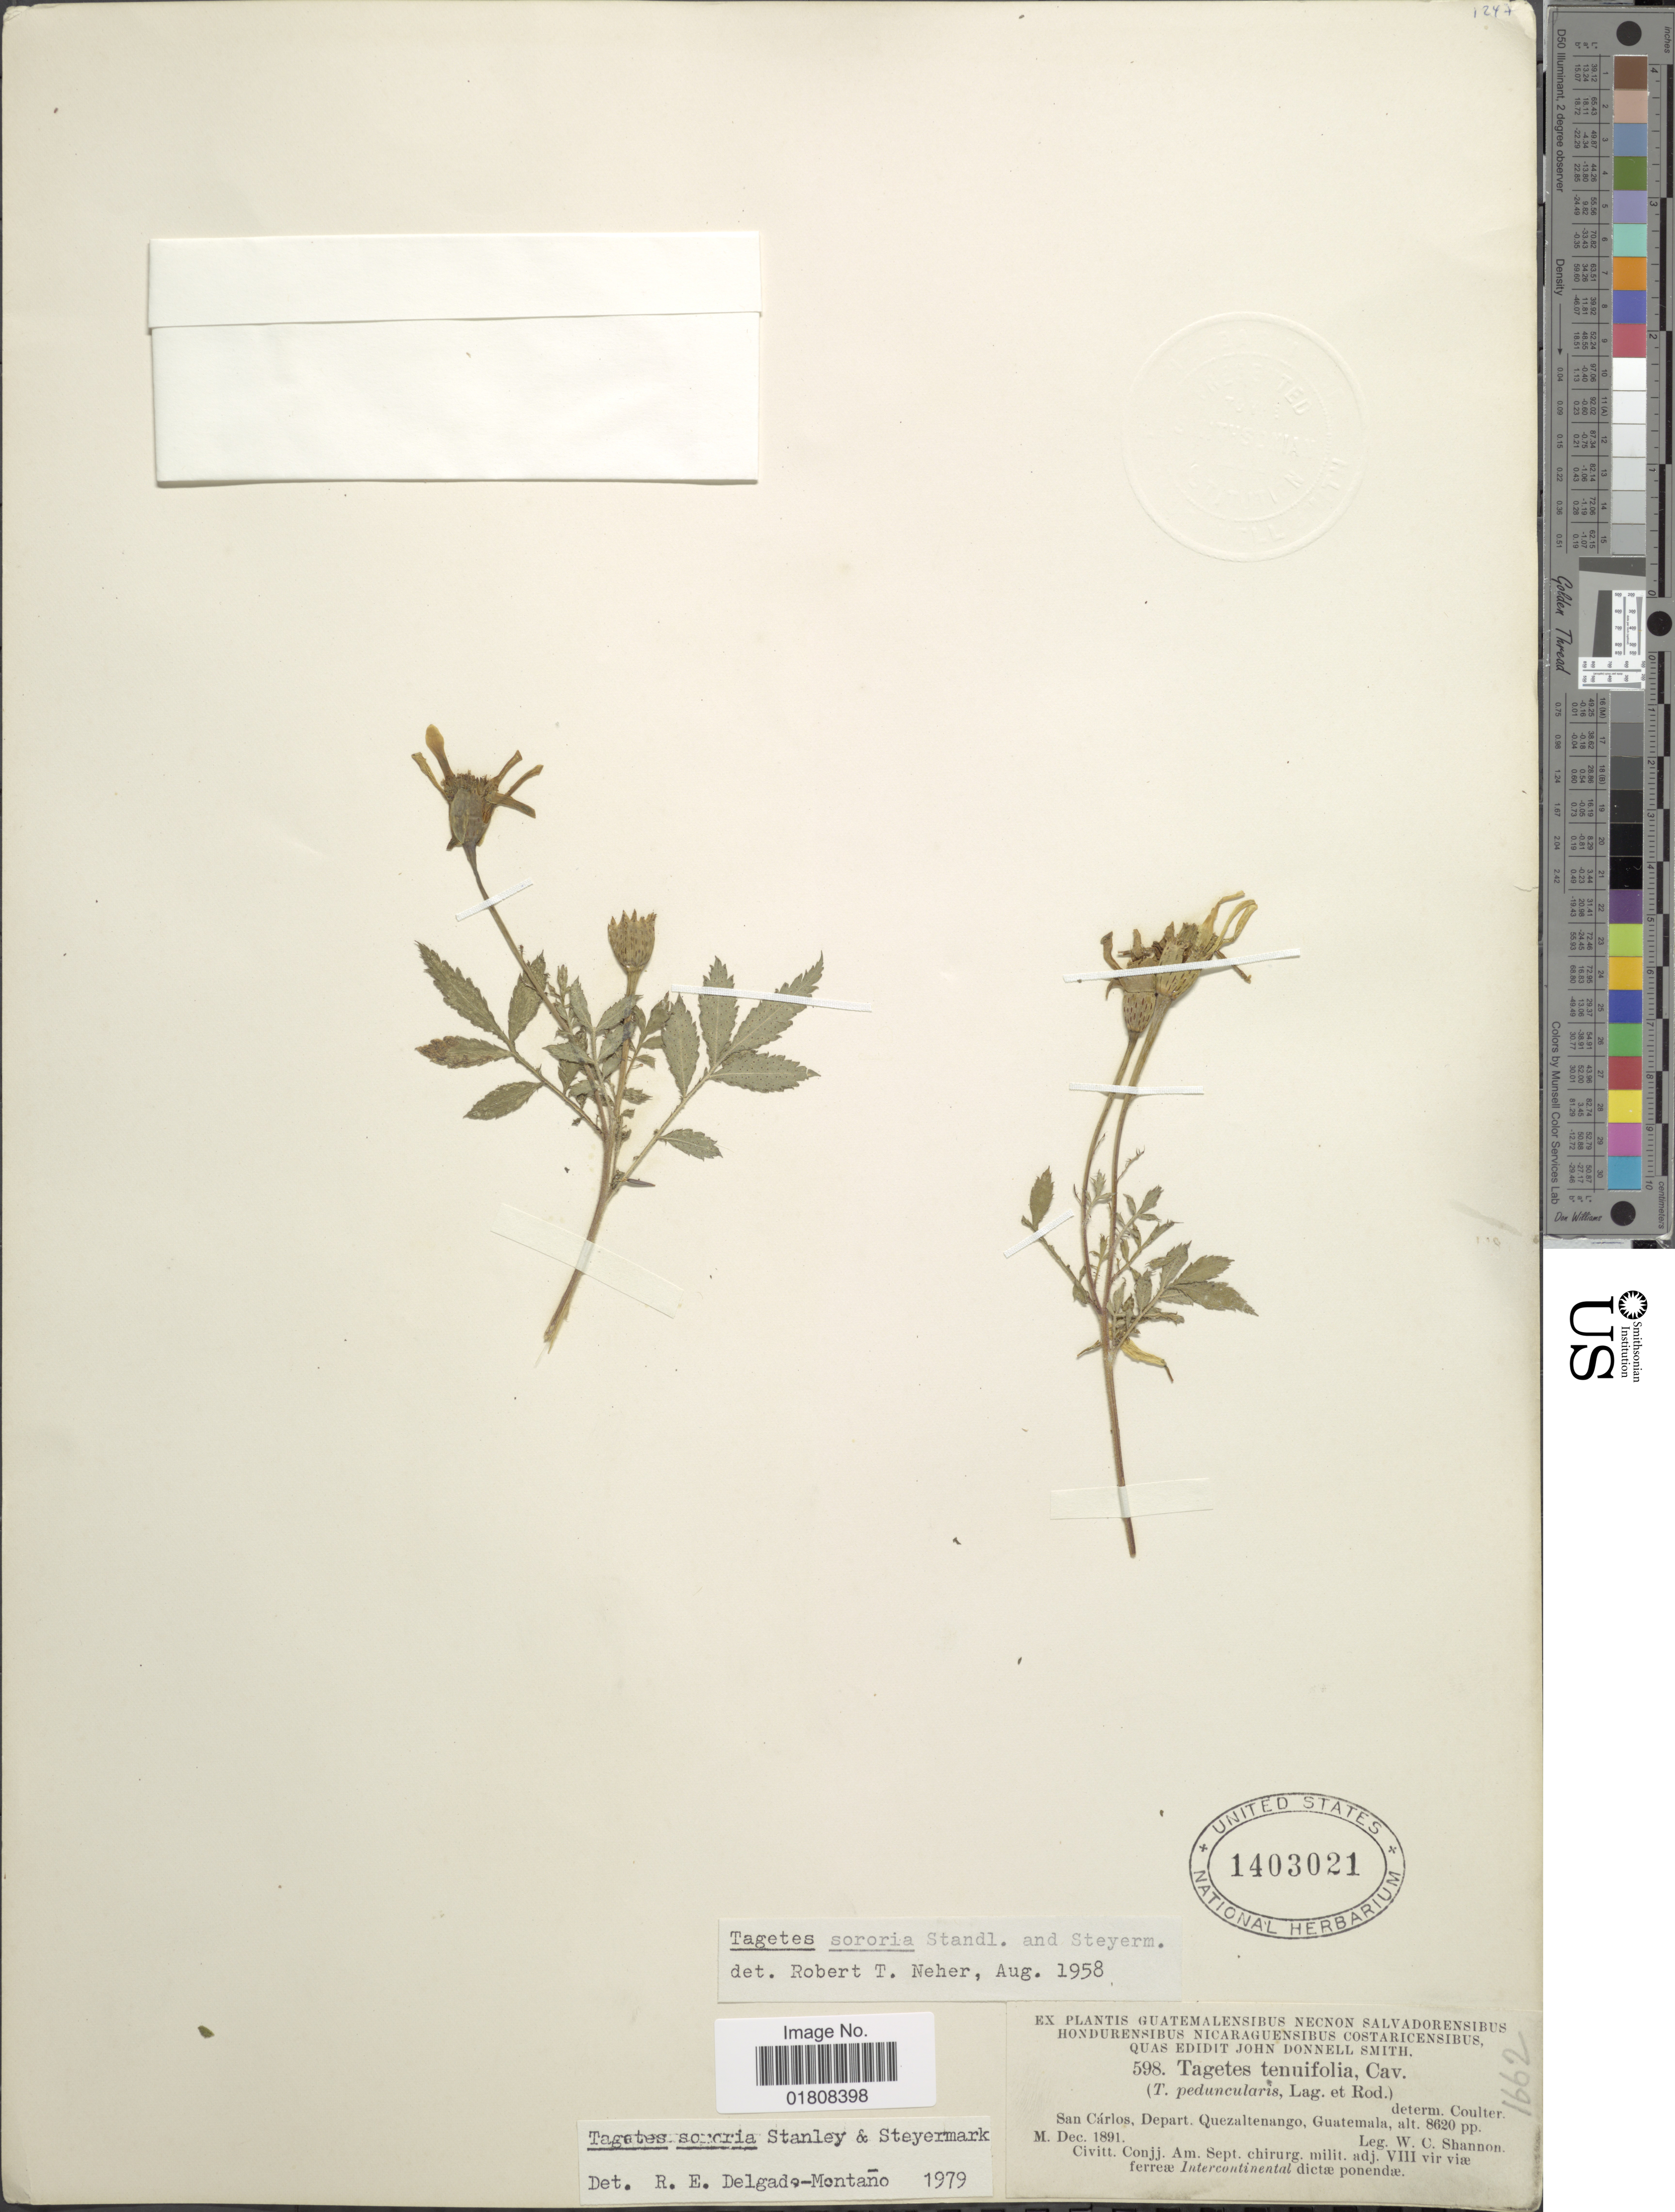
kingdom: Plantae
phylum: Tracheophyta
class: Magnoliopsida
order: Asterales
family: Asteraceae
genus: Tagetes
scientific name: Tagetes sororia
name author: Standl. & Steyerm.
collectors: W. C. Shannon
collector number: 598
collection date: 1891-12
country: Guatemala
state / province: Quetzaltenango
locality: San Carlos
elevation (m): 2627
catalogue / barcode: US 1403021